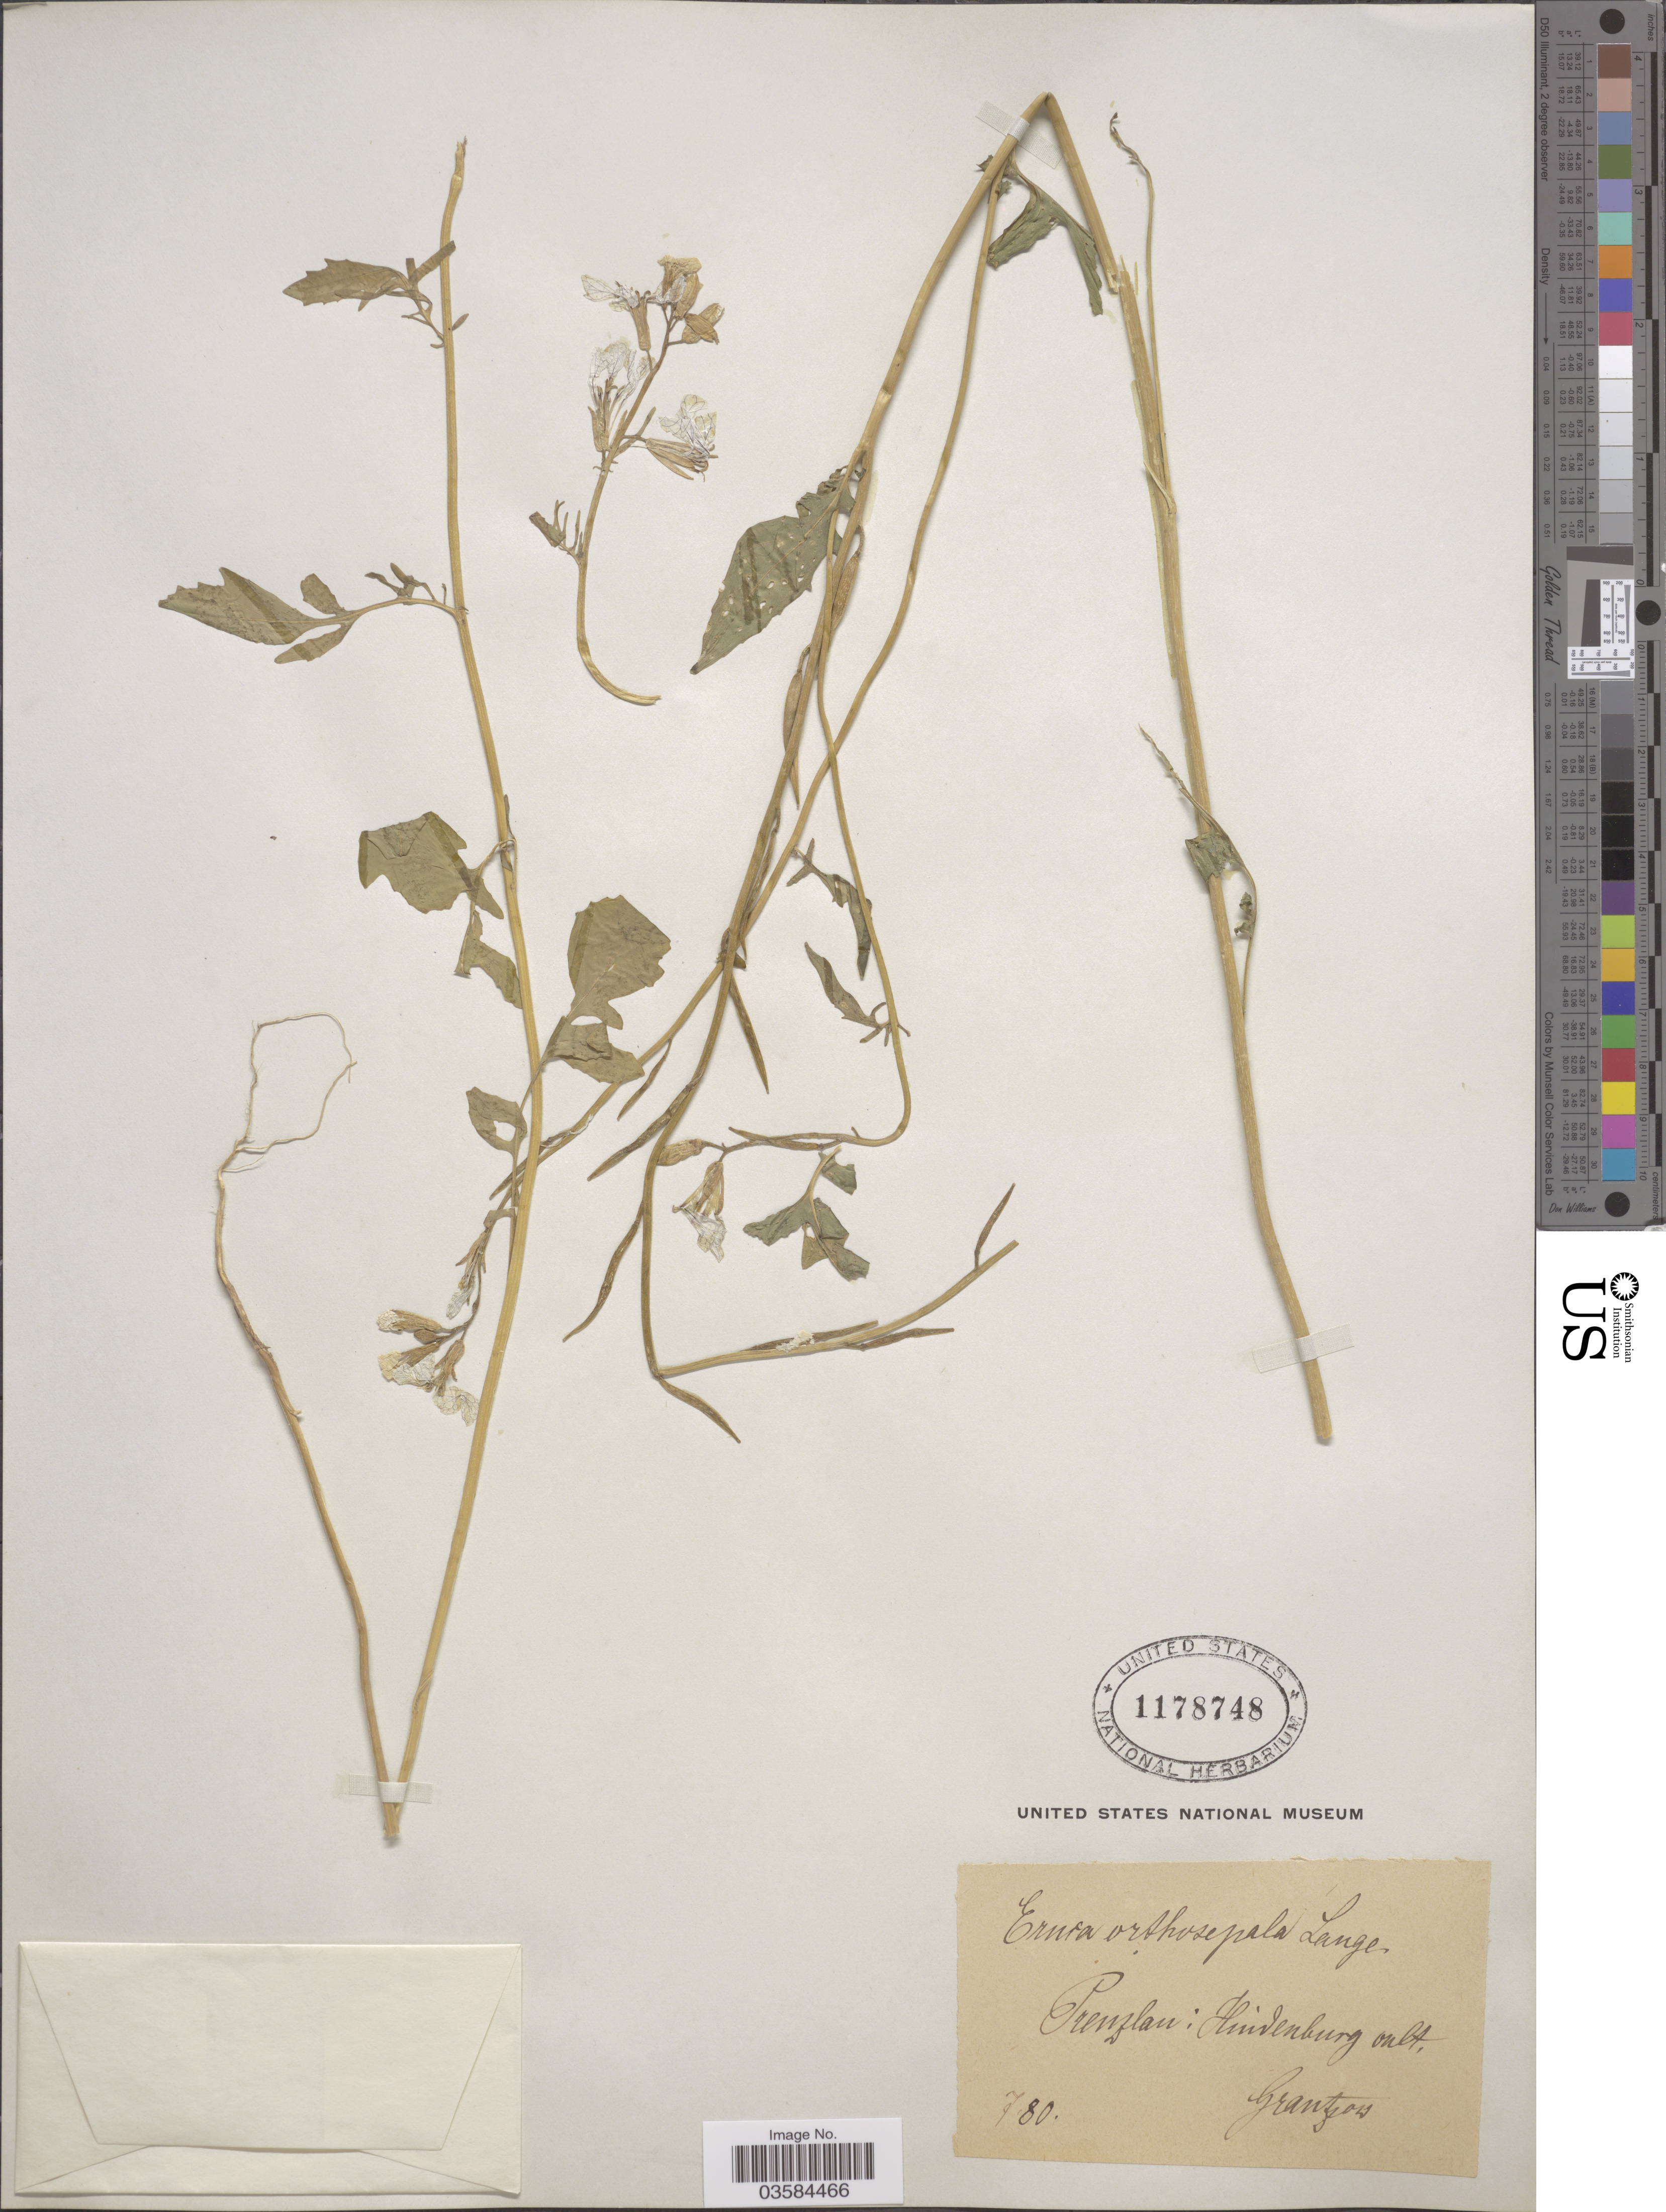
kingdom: Plantae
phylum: Tracheophyta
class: Magnoliopsida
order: Brassicales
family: Brassicaceae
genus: Eruca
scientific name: Eruca orthosepala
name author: (Lange) Lange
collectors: Grantzow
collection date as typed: Transcribed d/m/y: /7/80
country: Germany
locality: Prenzlau: Hindenburg cult.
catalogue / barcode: US 1178748